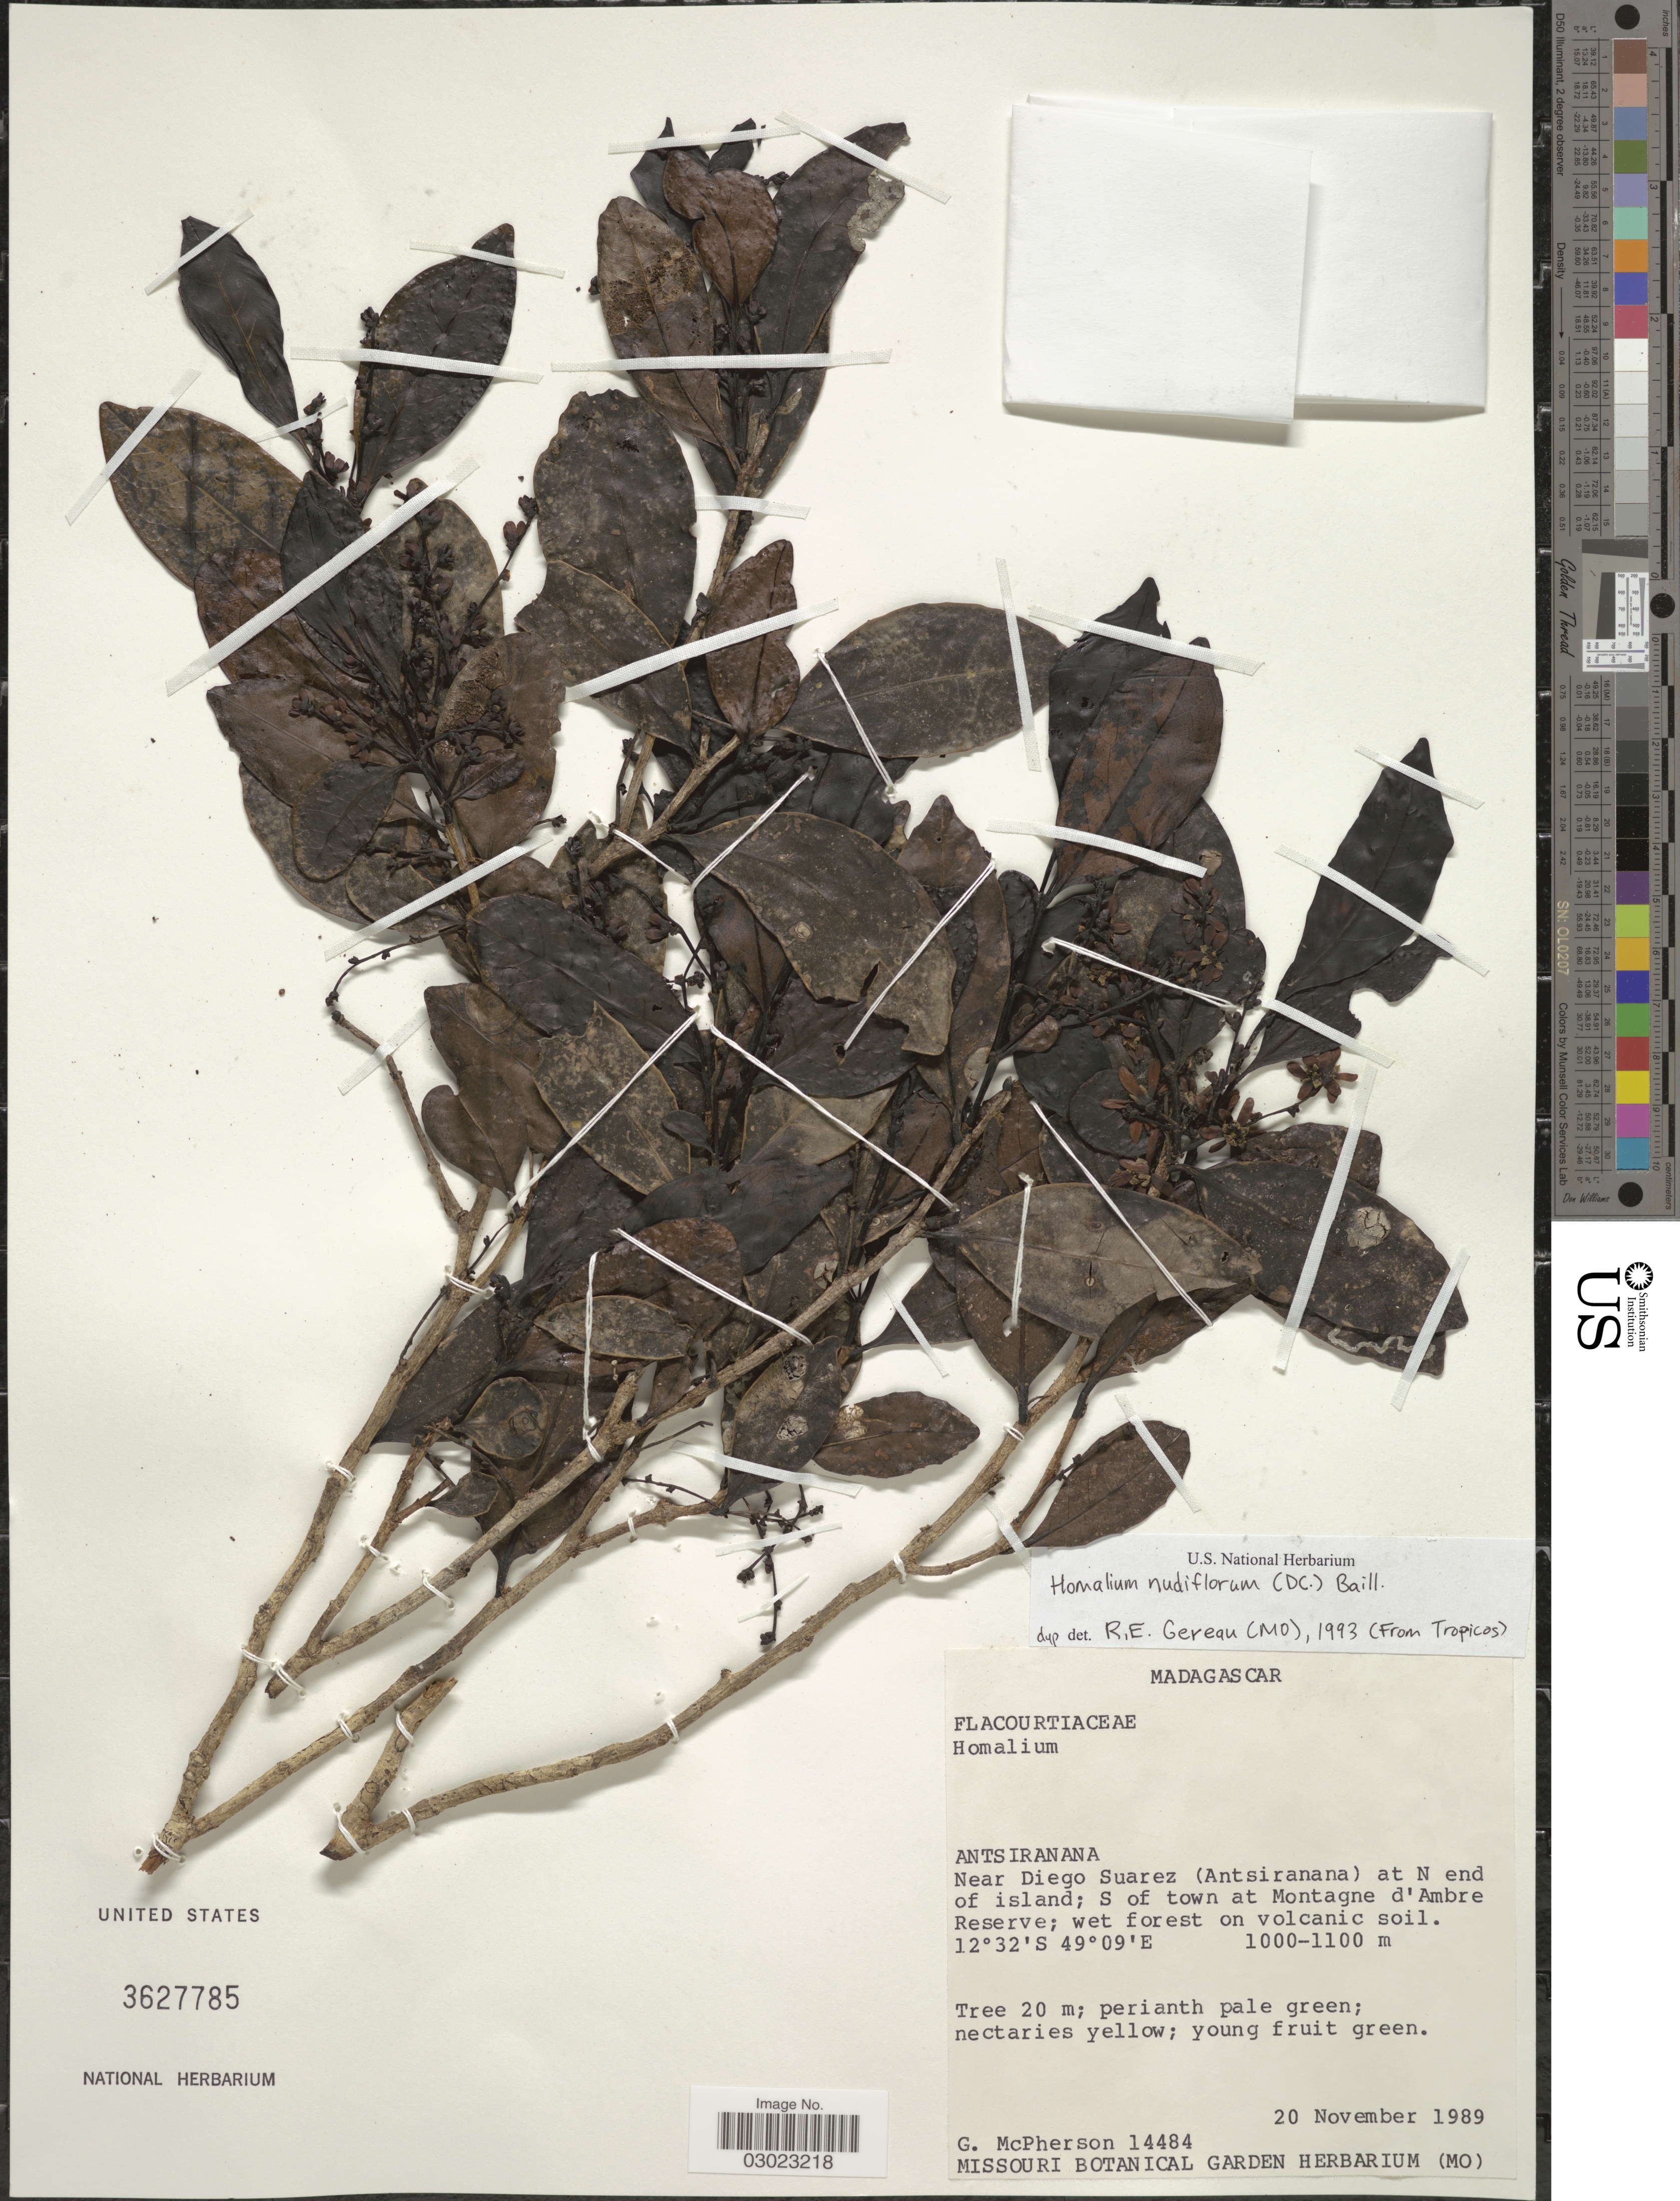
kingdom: Plantae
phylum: Tracheophyta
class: Magnoliopsida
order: Malpighiales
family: Salicaceae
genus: Homalium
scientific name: Homalium nudiflorum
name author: (DC.) Baill.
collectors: G. McPherson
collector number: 14484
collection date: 1989-11-20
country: Madagascar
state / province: Diana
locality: Near Diego Suarez (Antisiranana) at N end of island; S of town at Montagne d'Ambre Reserve.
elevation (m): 1000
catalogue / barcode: US 3627785